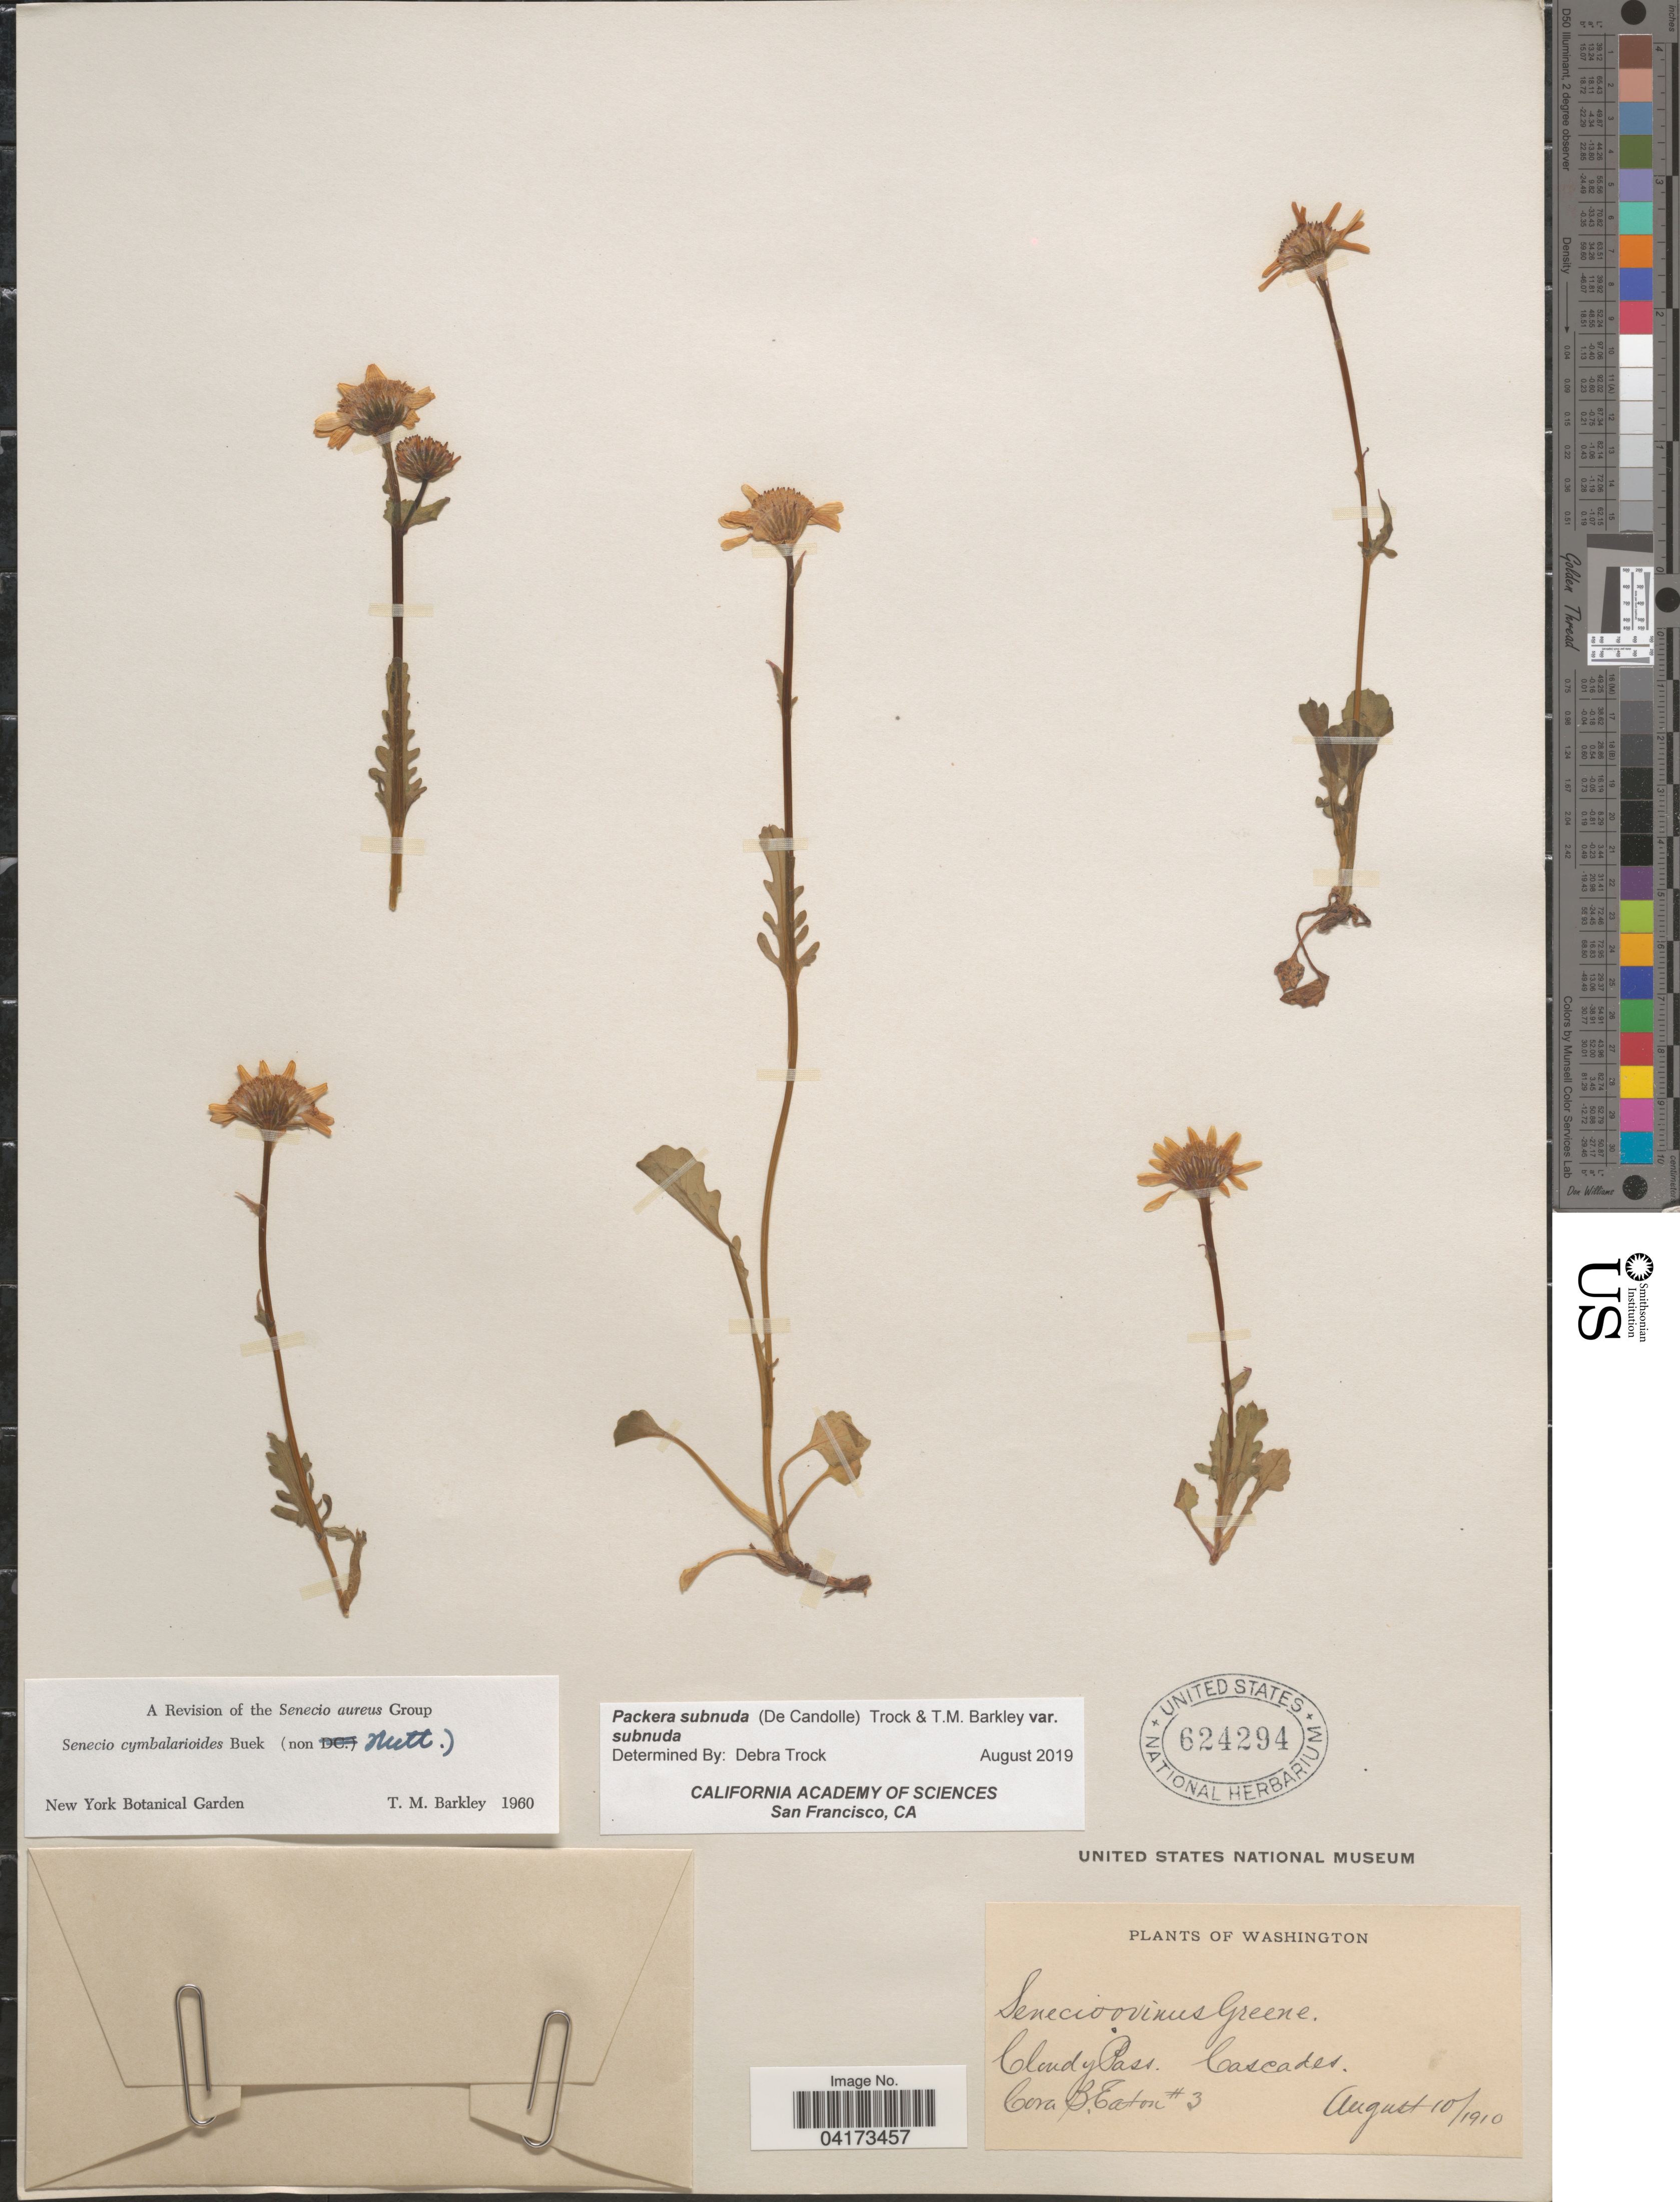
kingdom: Plantae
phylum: Tracheophyta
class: Magnoliopsida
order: Asterales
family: Asteraceae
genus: Packera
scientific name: Packera subnuda var. subnuda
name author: (DC.) Trock & T.M. Barkley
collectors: C. Eaton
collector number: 3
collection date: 1910-08-10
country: United States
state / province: Washington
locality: Cloudy Pass. Cascades.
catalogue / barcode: US 624294